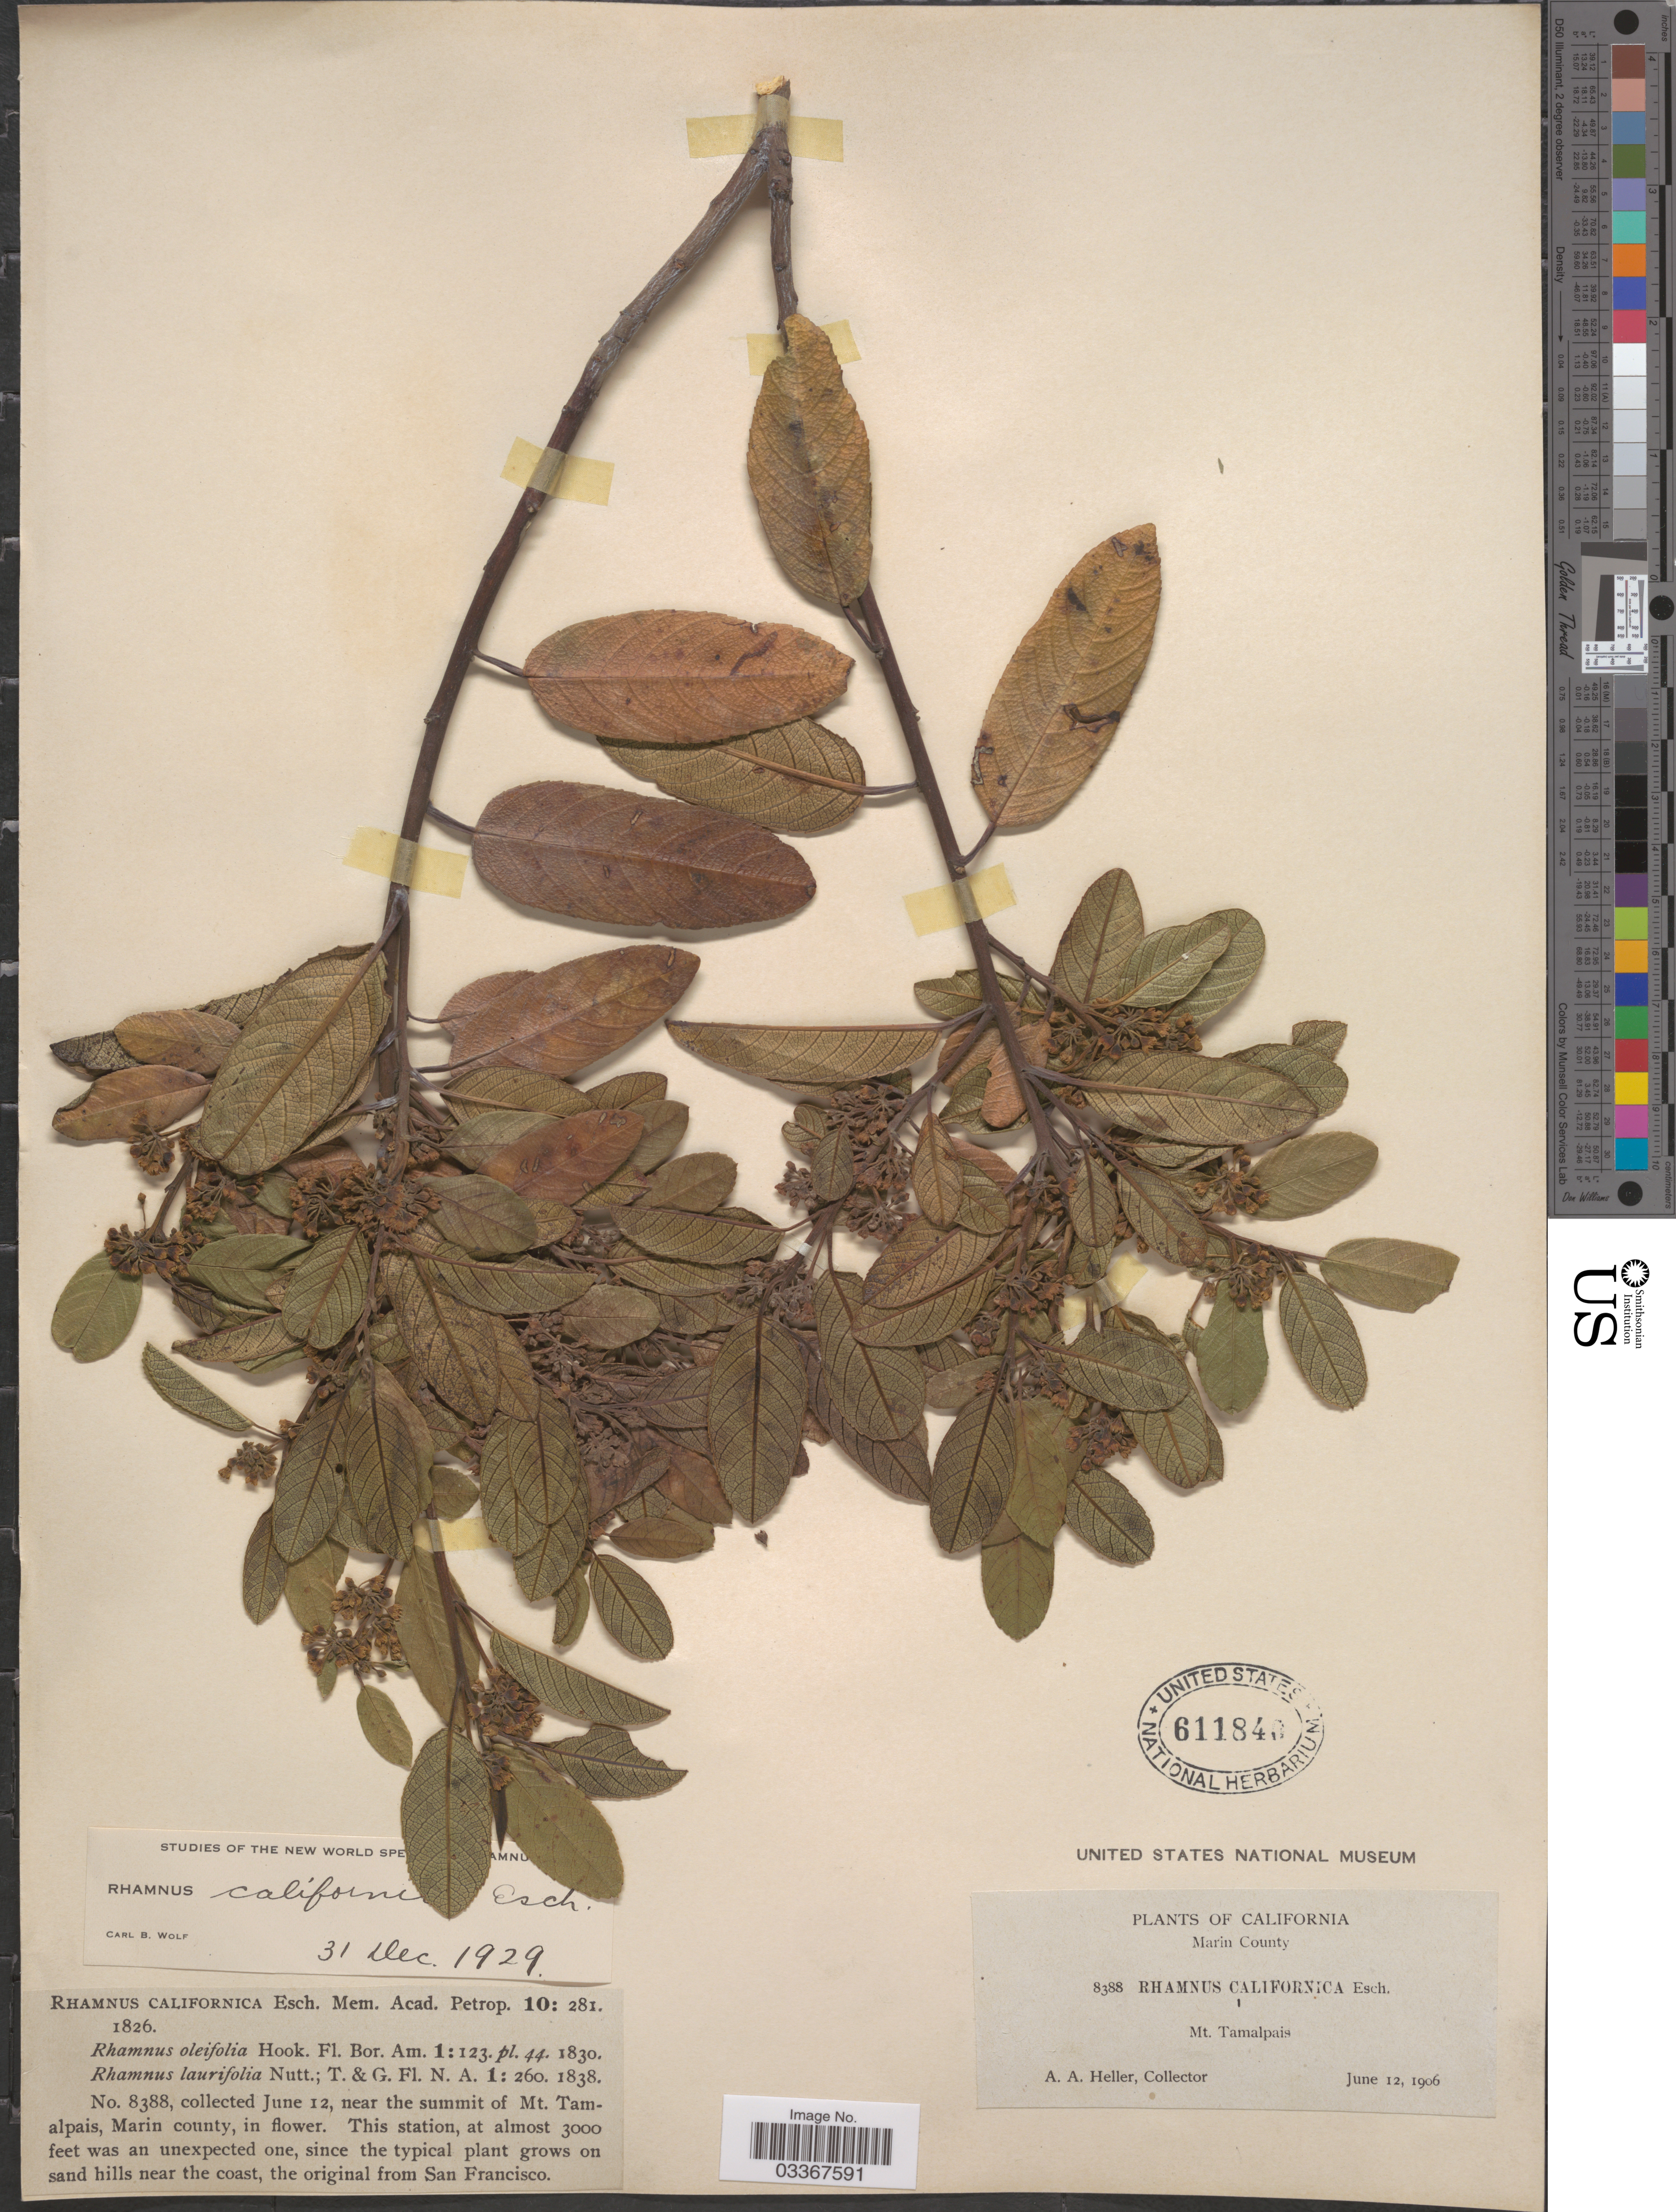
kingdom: Plantae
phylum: Tracheophyta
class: Magnoliopsida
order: Rosales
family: Rhamnaceae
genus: Frangula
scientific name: Frangula californica subsp. californica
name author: (Eschsch.) A. Gray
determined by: Strong, Mark T., (BOT), Smithsonian Institution - National Museum of Natural History (UNITED STATES)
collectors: A. A. Heller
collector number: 8388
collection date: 1906-06-12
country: United States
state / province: California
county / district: Marin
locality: Marin County, Mt. Tamalpais, near the summit of Mt. Tamalpais.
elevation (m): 914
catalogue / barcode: US 611840